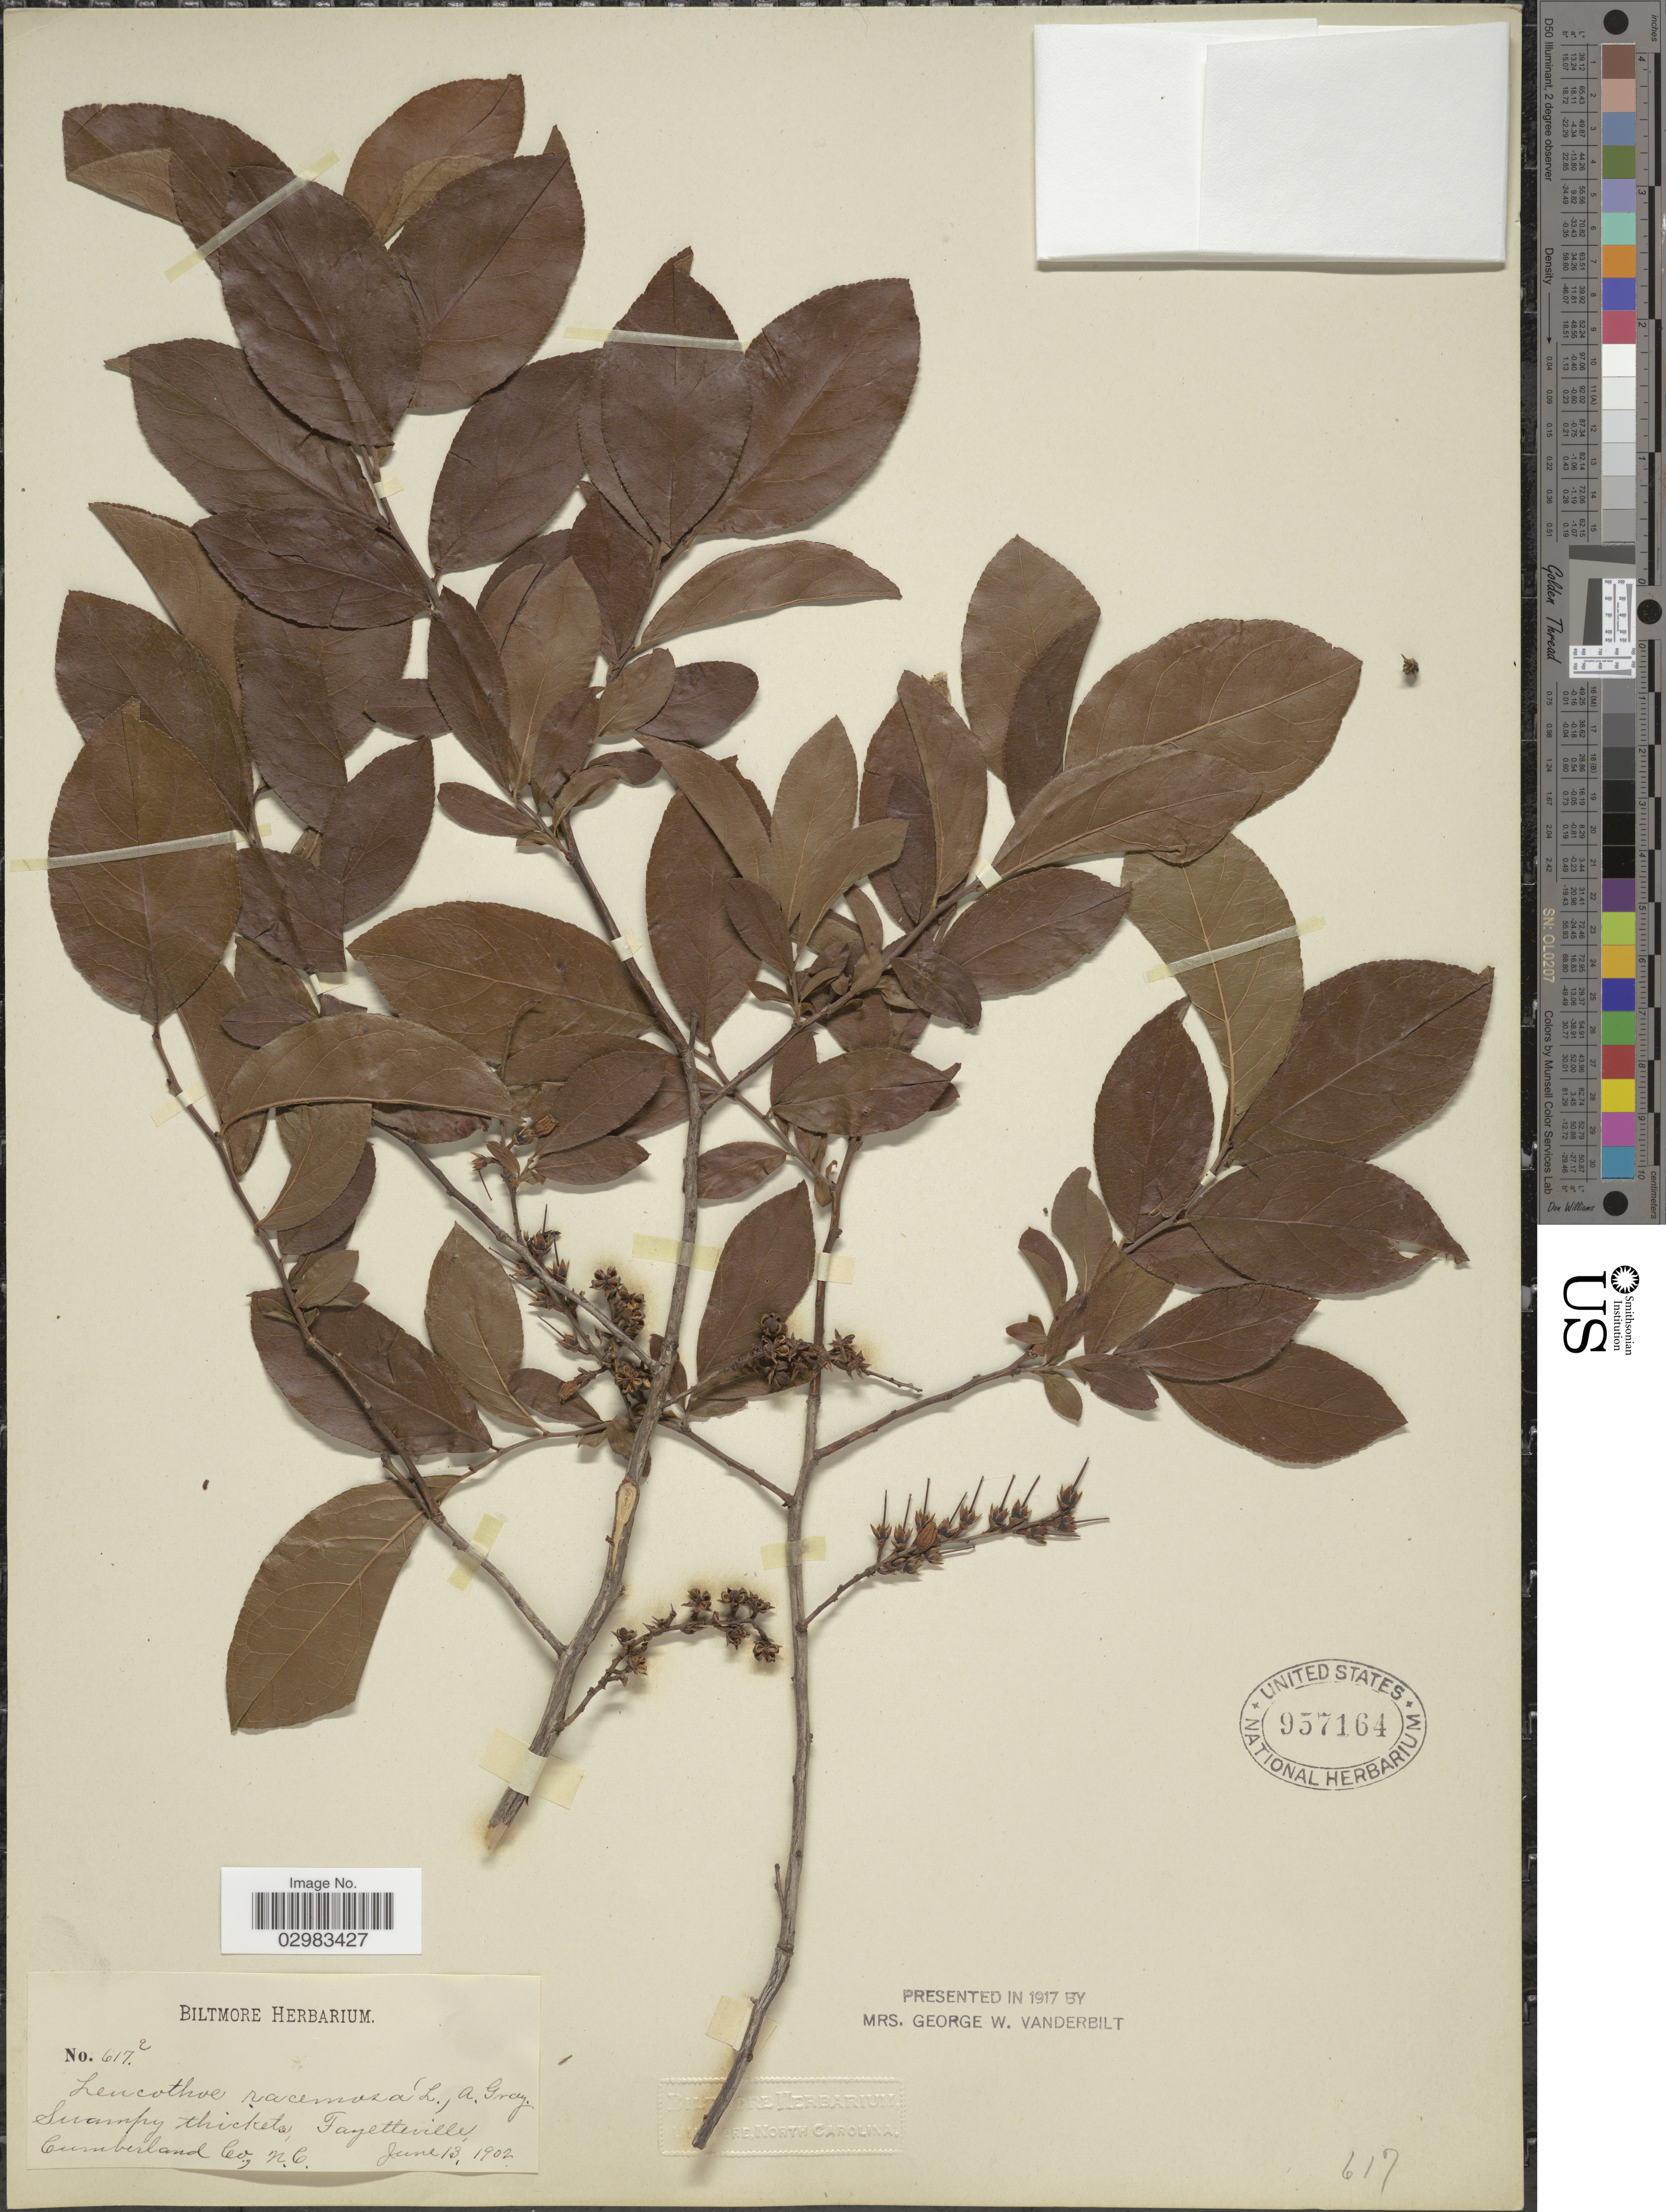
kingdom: Plantae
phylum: Tracheophyta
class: Magnoliopsida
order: Ericales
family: Ericaceae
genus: Leucothoe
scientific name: Leucothoë racemosa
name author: (L.) A. Gray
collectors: ex herb. Biltmore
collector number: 617e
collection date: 1902-06-13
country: United States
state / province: North Carolina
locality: Fayetteville Cumberland Co.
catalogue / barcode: US 957164